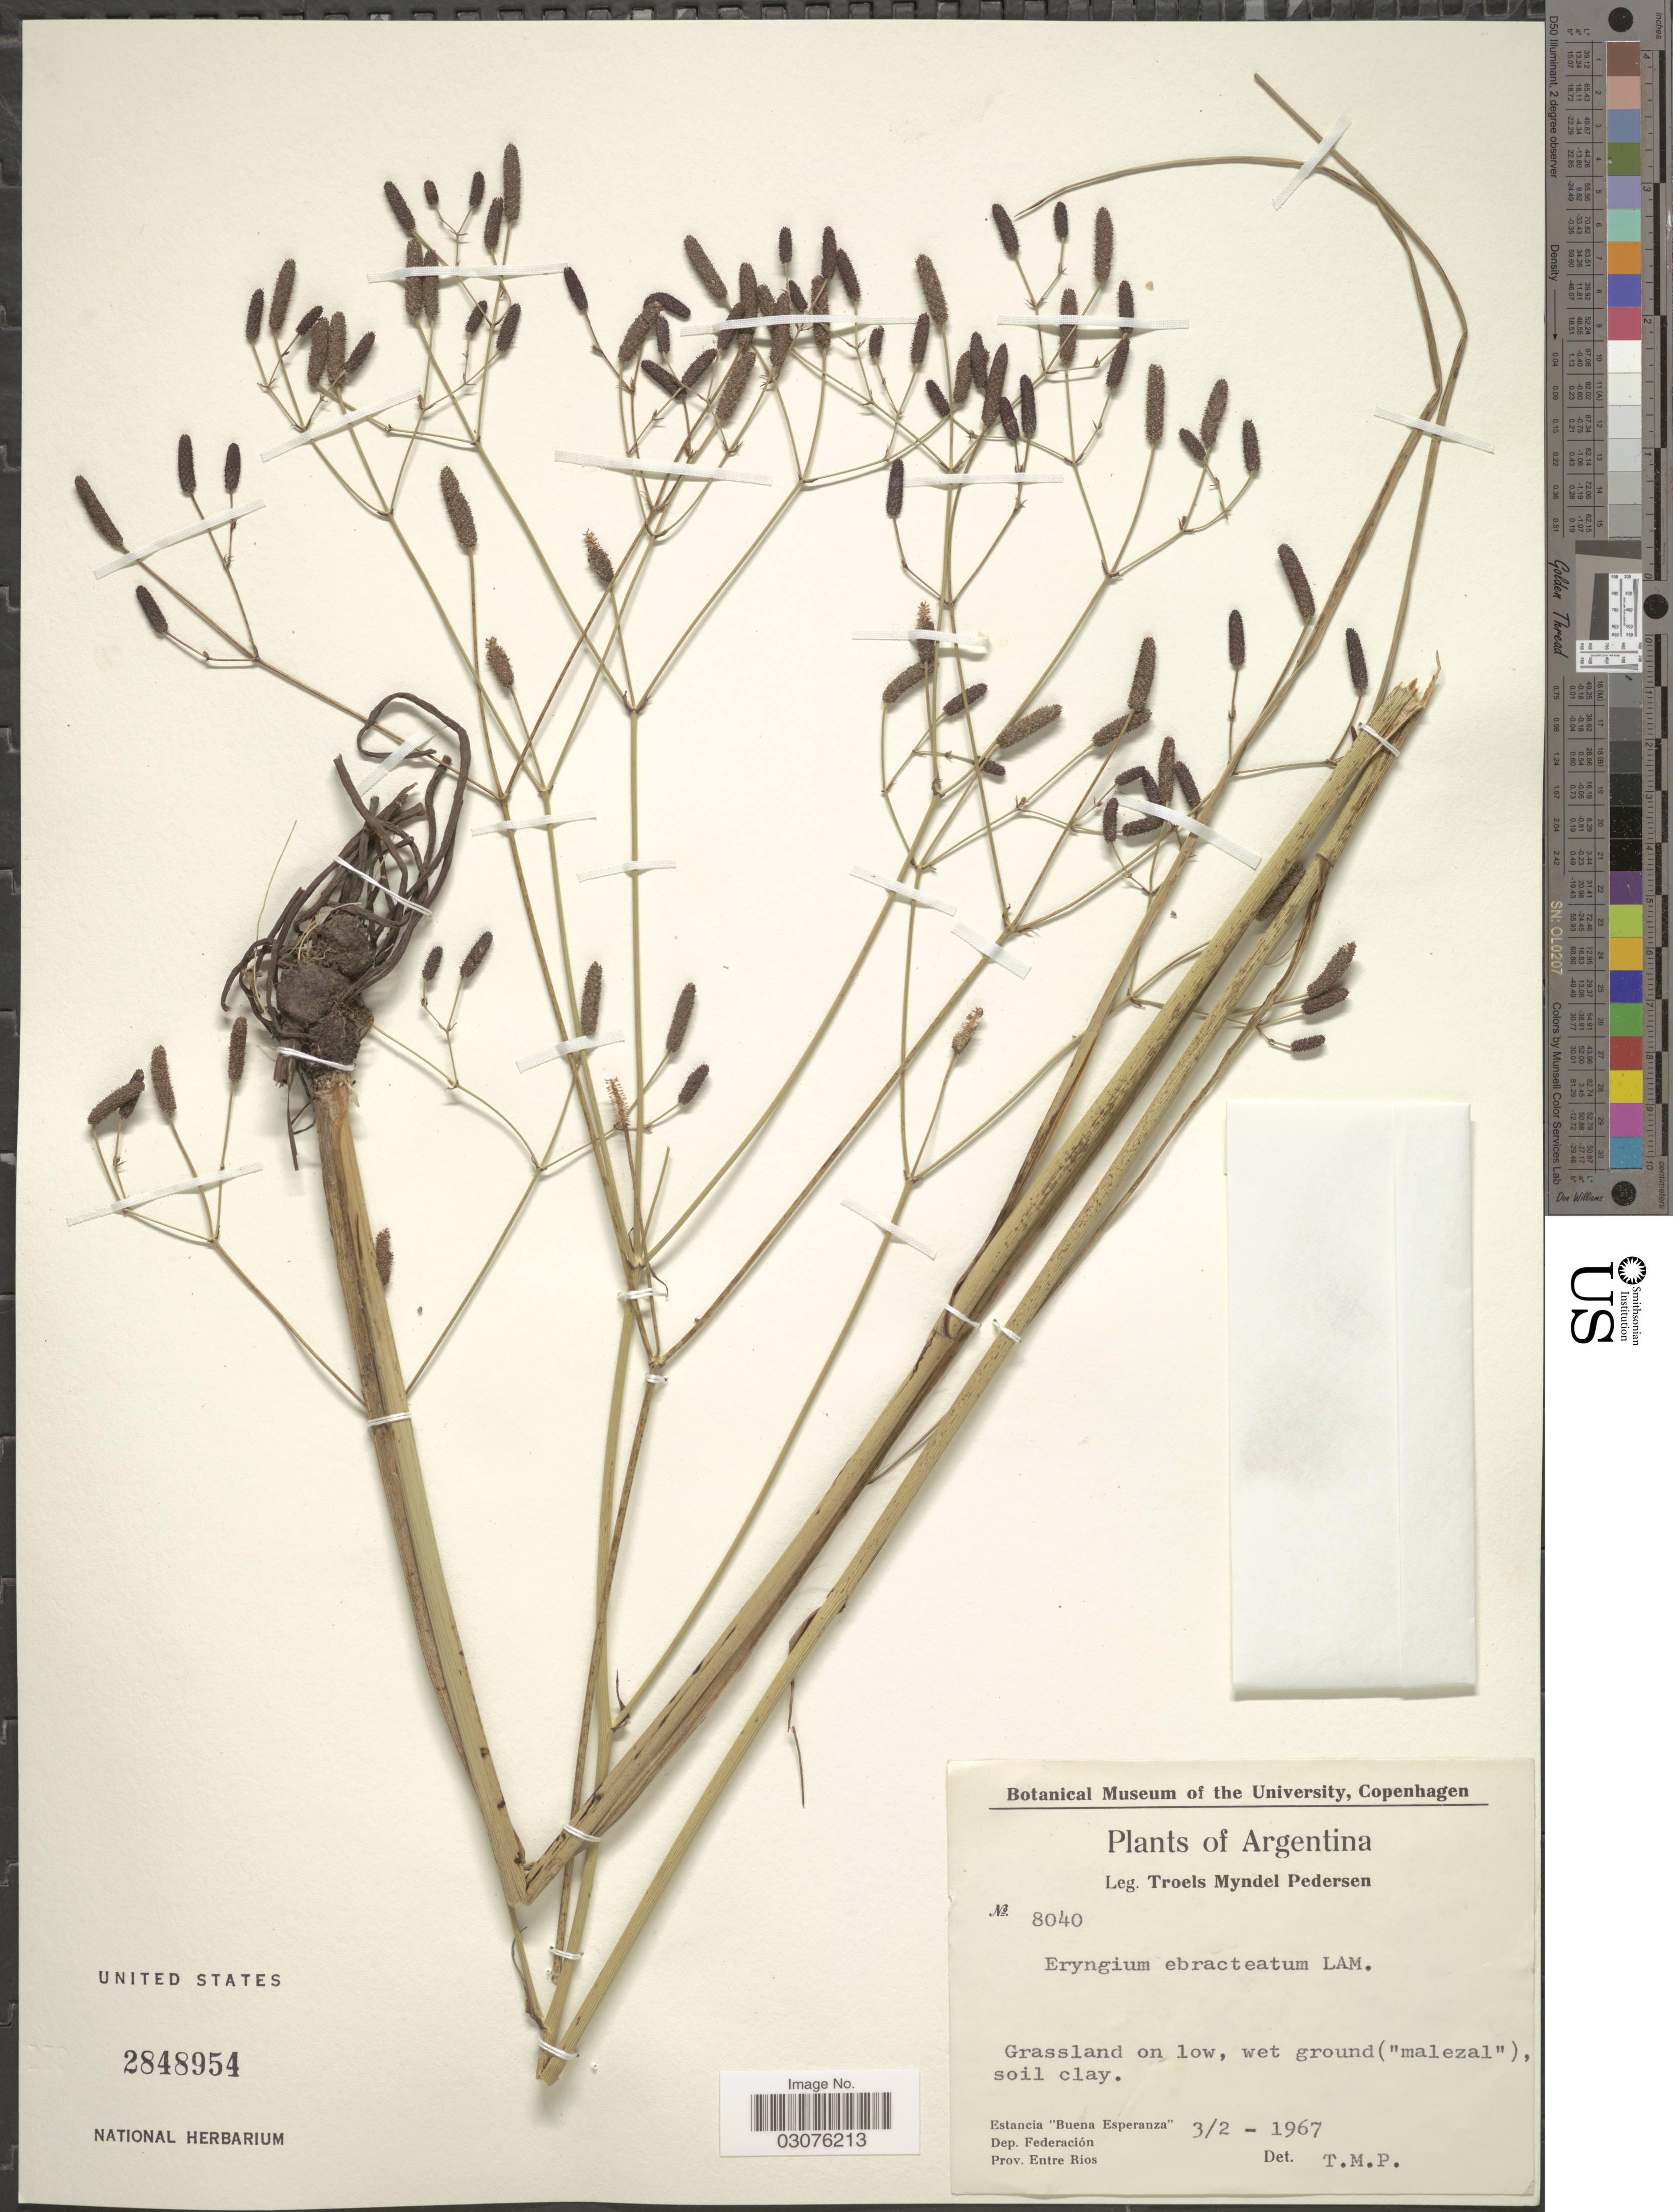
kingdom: Plantae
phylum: Tracheophyta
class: Magnoliopsida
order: Apiales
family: Apiaceae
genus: Eryngium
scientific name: Eryngium ebracteatum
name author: Lam.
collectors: T. Pederson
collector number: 8040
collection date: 1967-02-03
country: Argentina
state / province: Entre Rios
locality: Estancia "Buena Esperanza". Dep. Federación.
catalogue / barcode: US 2848954